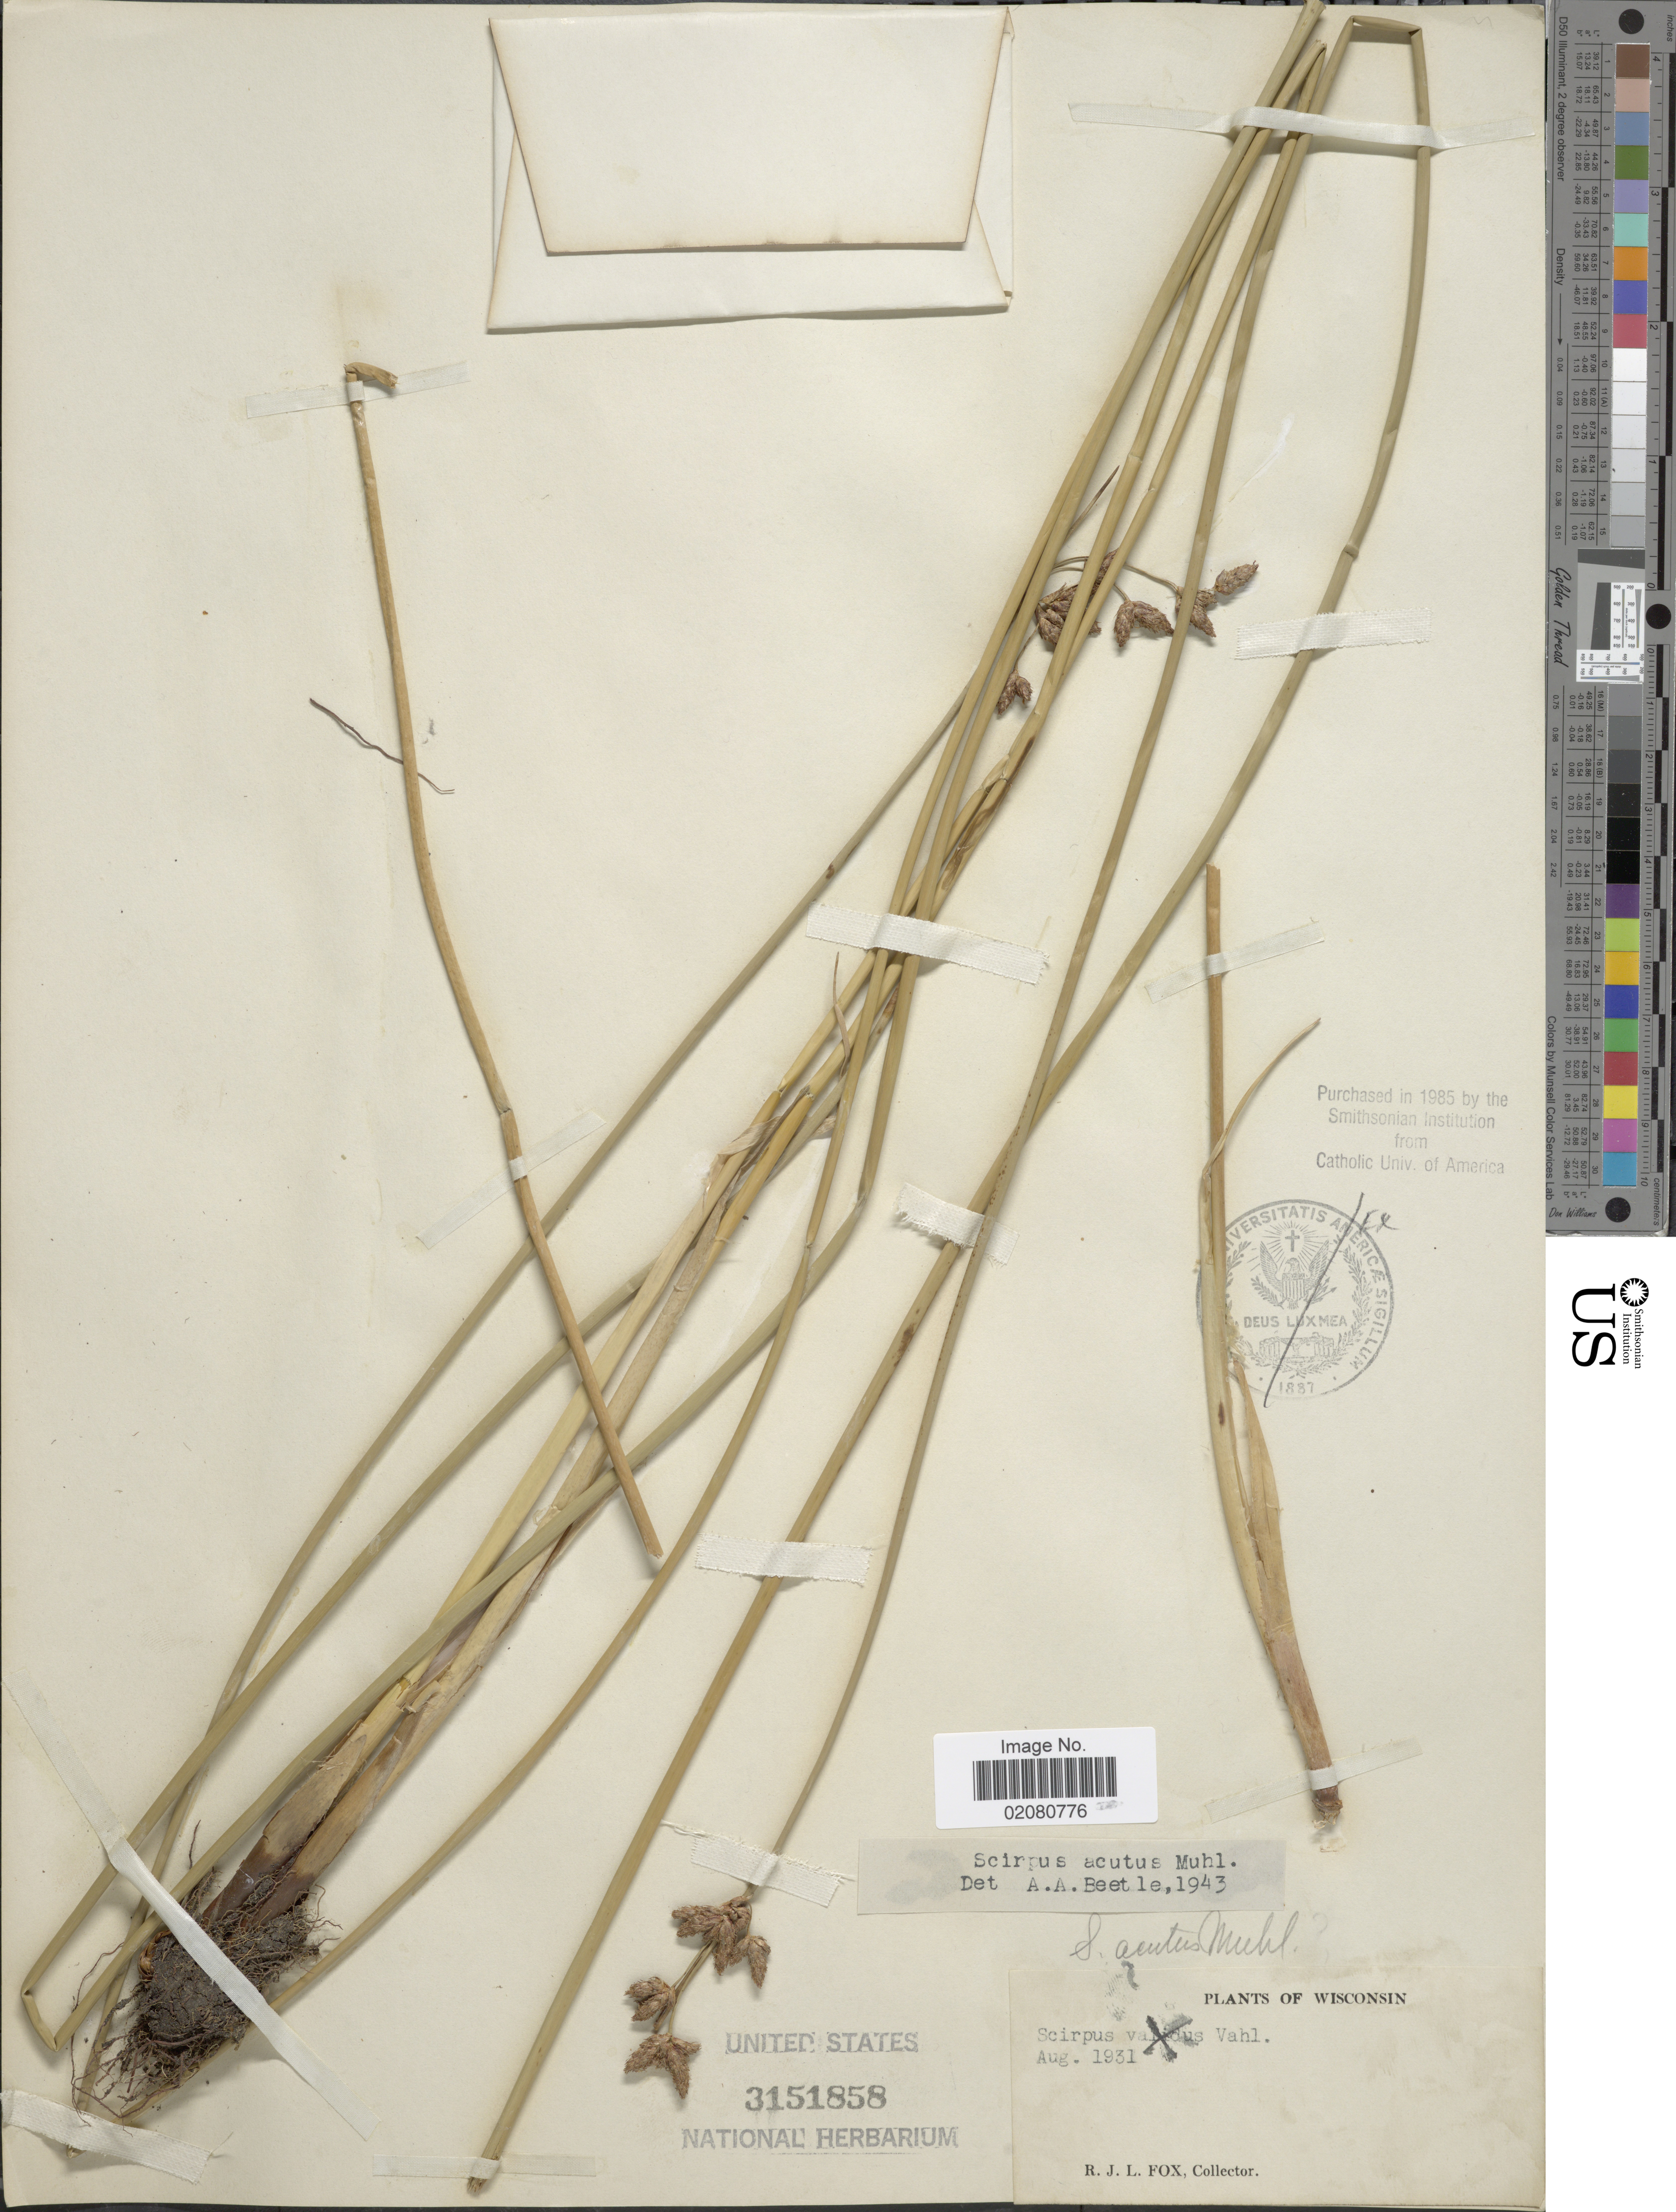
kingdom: Plantae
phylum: Tracheophyta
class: Liliopsida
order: Poales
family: Cyperaceae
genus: Schoenoplectus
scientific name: Schoenoplectus acutus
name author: (Muhl. ex Bigelow) Á. Löve & D. Löve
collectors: R. Fox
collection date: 1931-08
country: United States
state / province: Wisconsin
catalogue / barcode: US 3151858